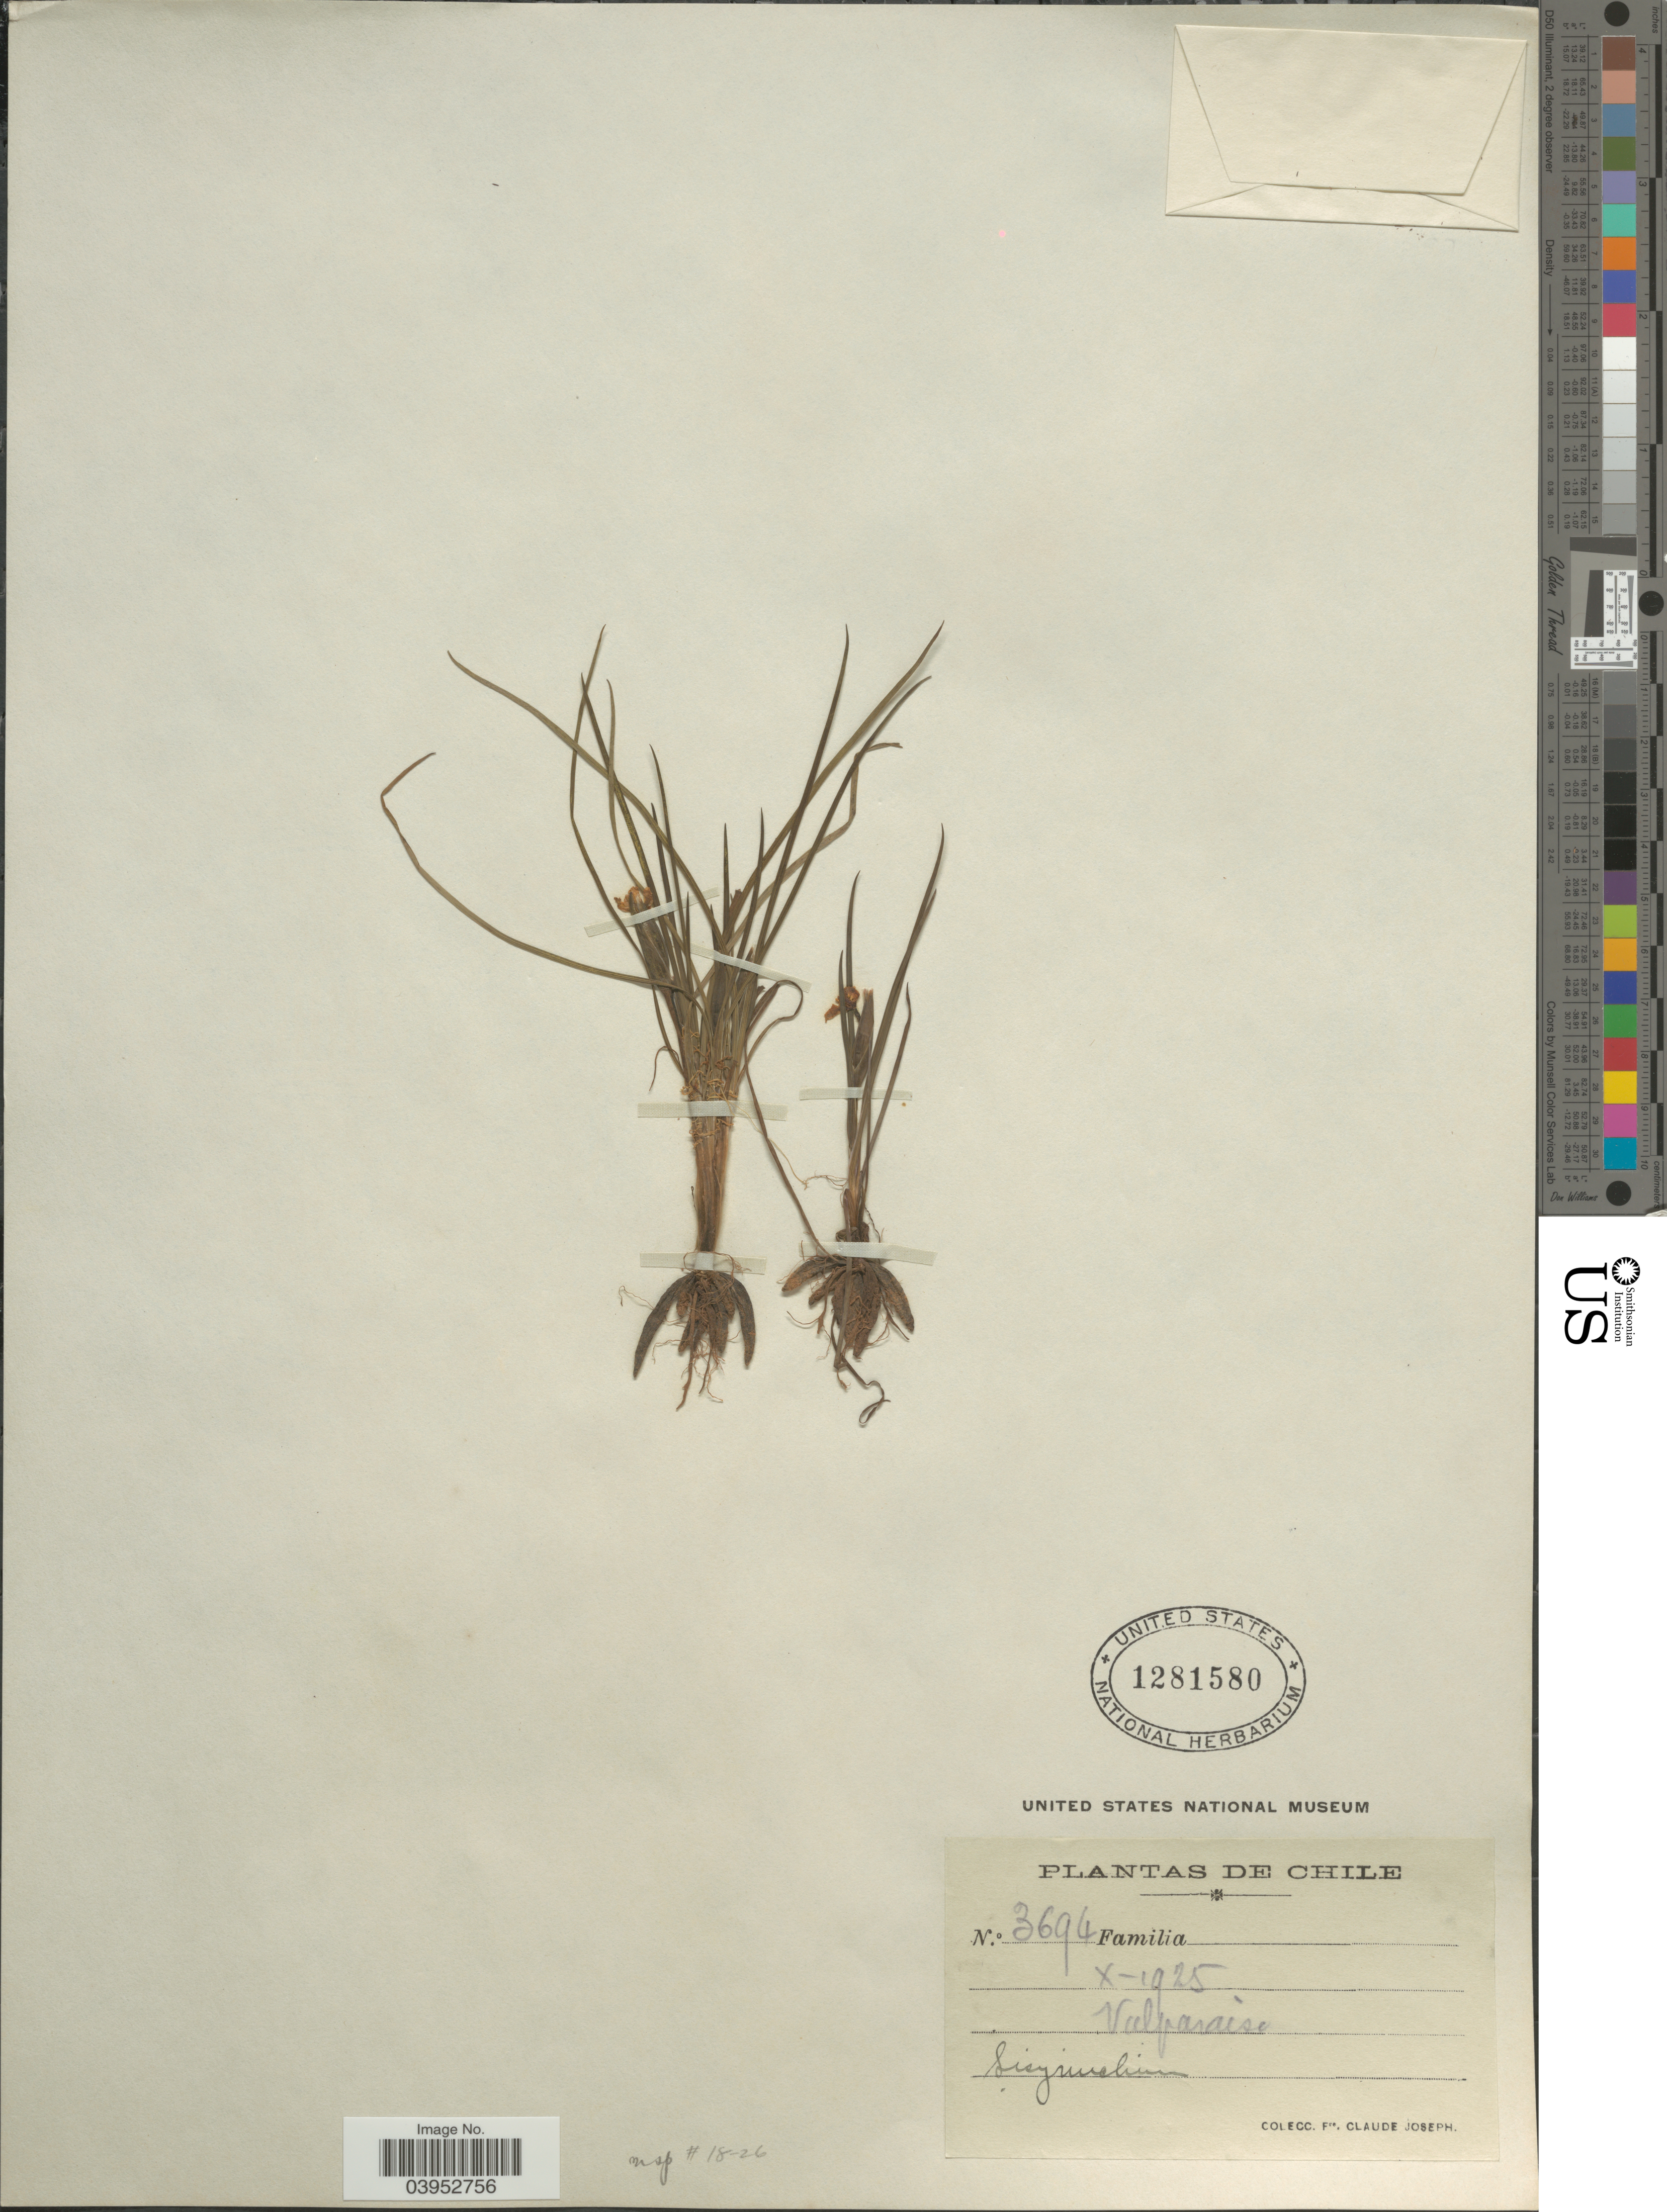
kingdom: Plantae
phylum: Tracheophyta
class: Liliopsida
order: Asparagales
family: Iridaceae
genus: Sisyrinchium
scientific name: Sisyrinchium sp.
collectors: Bro. Claude-Joseph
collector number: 3694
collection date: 1925-10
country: Chile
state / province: Valparaíso (V)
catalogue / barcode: US 1281580